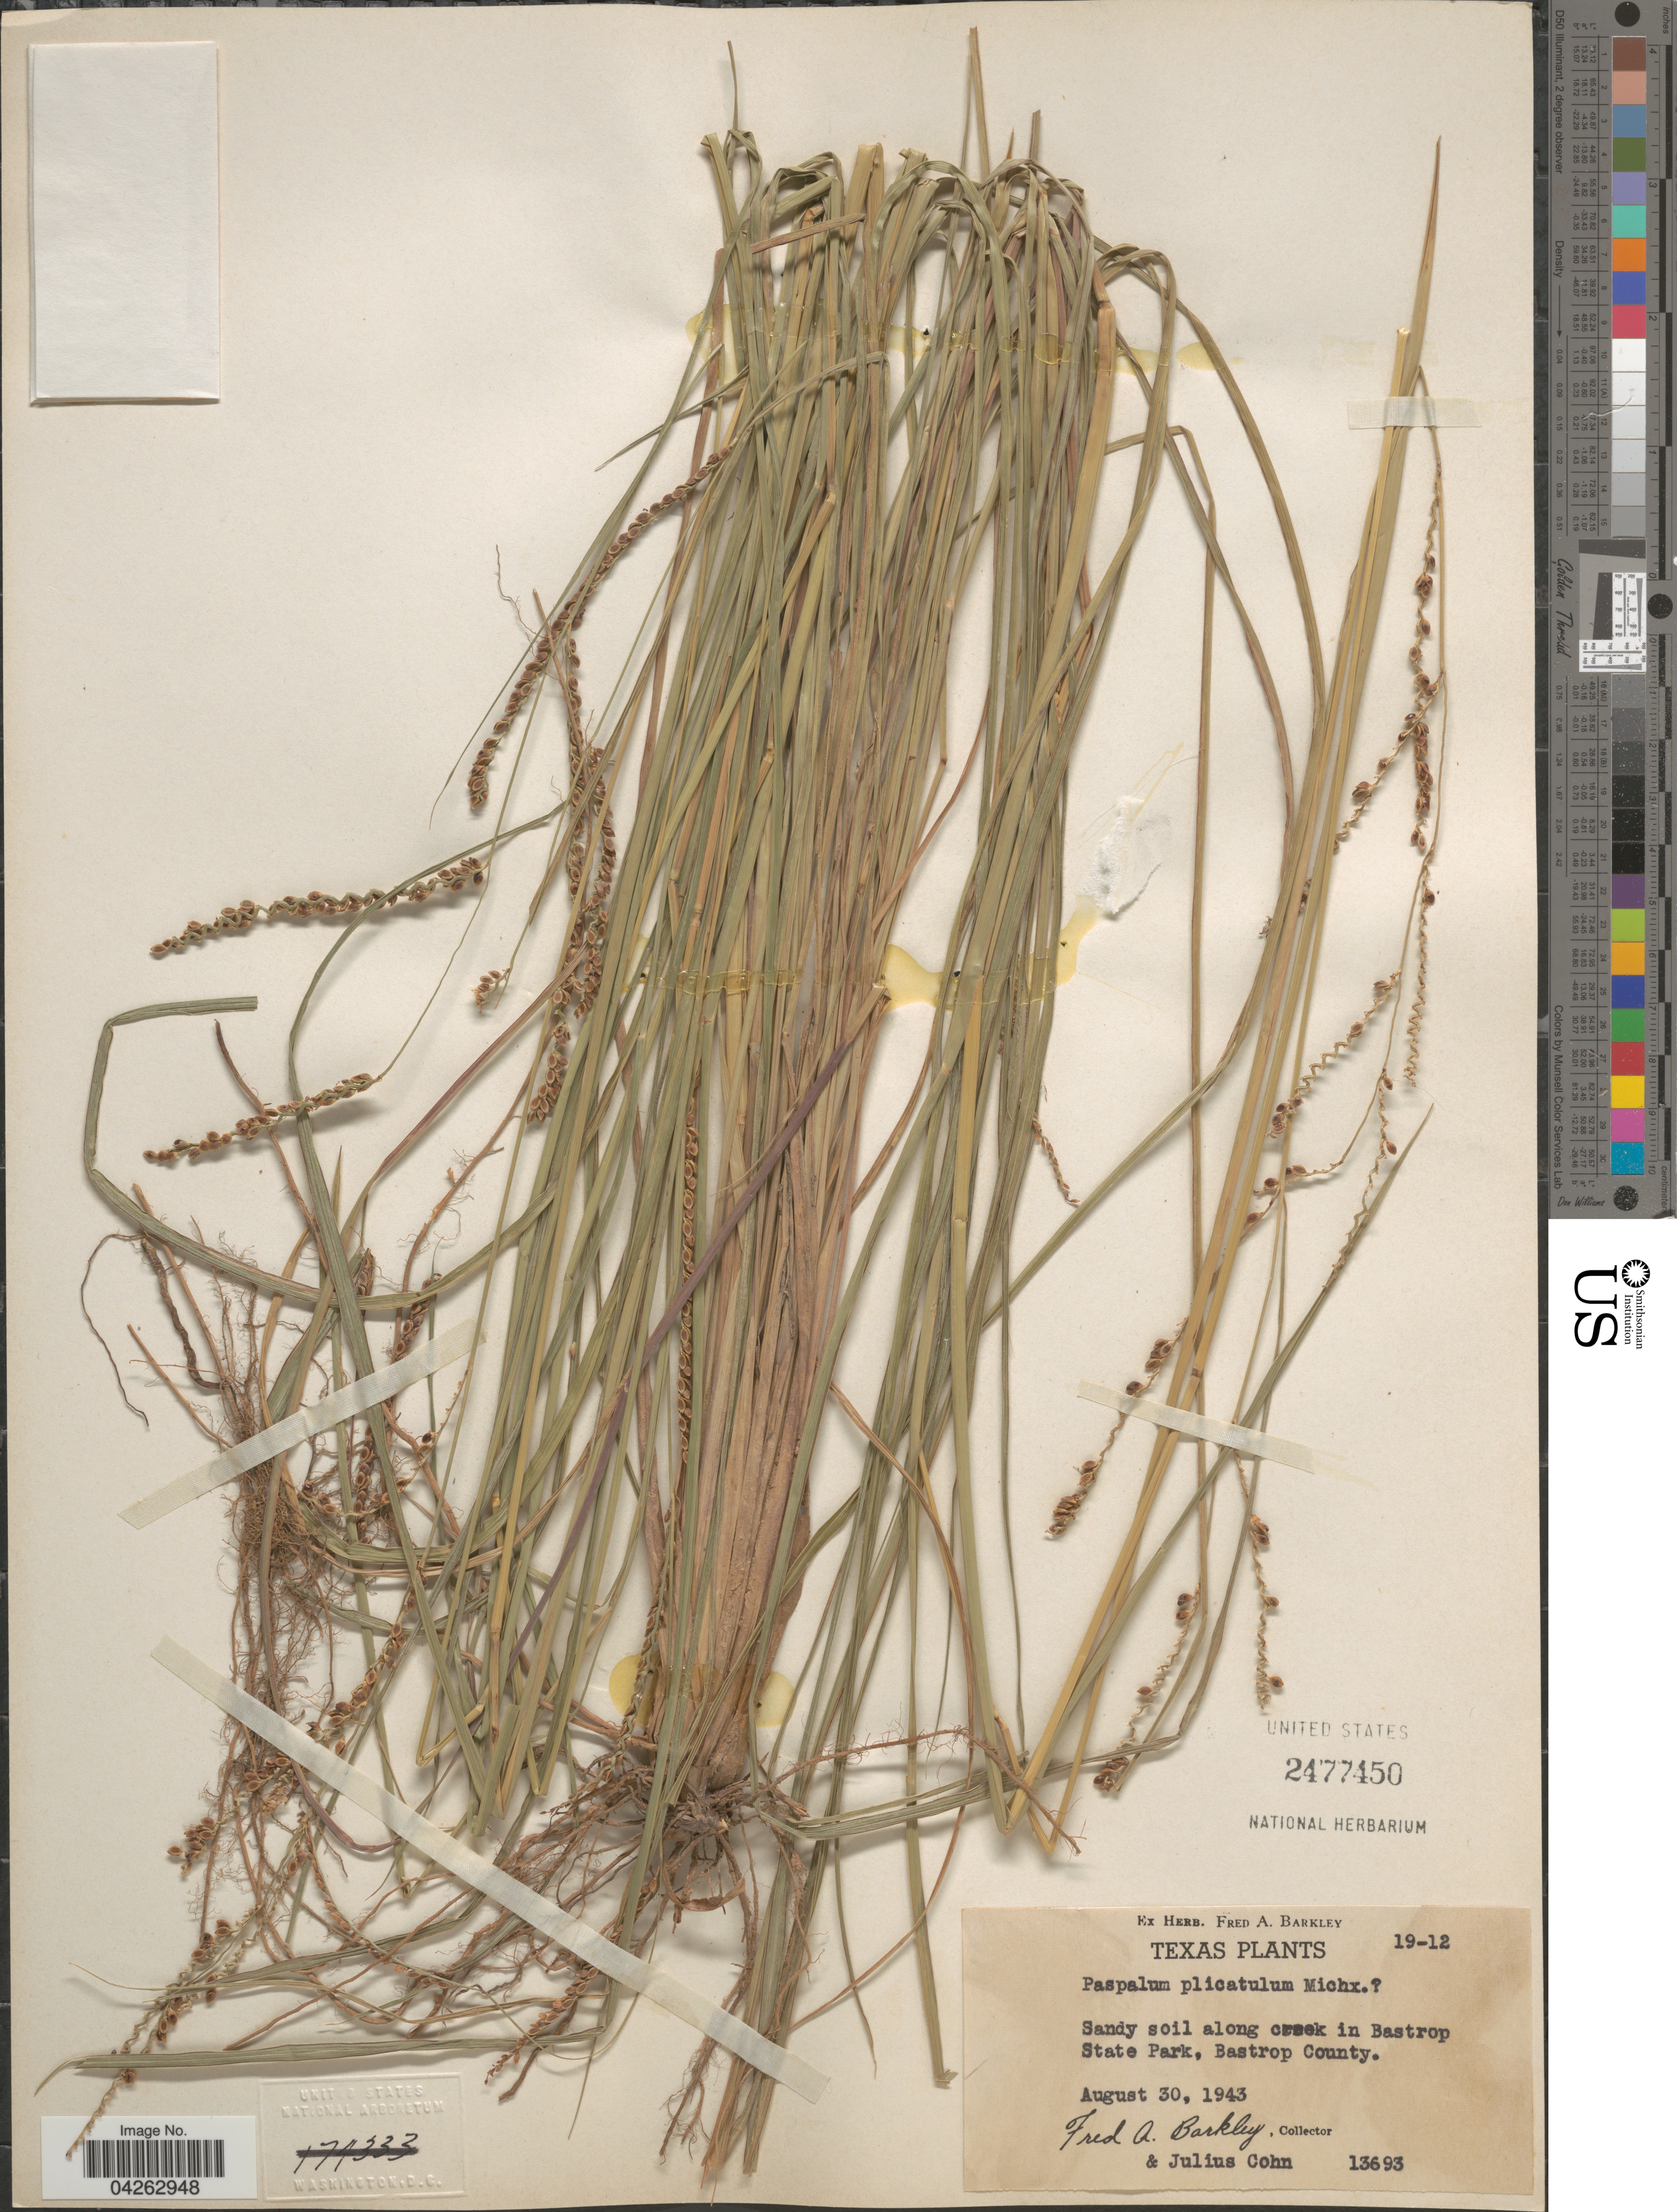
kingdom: Plantae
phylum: Tracheophyta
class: Liliopsida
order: Poales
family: Poaceae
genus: Paspalum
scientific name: Paspalum plicatulum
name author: Michx.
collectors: F. A. Barkley & J. Cohn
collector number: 19-12/13693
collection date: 1943-08-30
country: United States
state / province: Texas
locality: Along creek in Bastrop State Park, Bastrop County.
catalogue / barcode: US 2477450